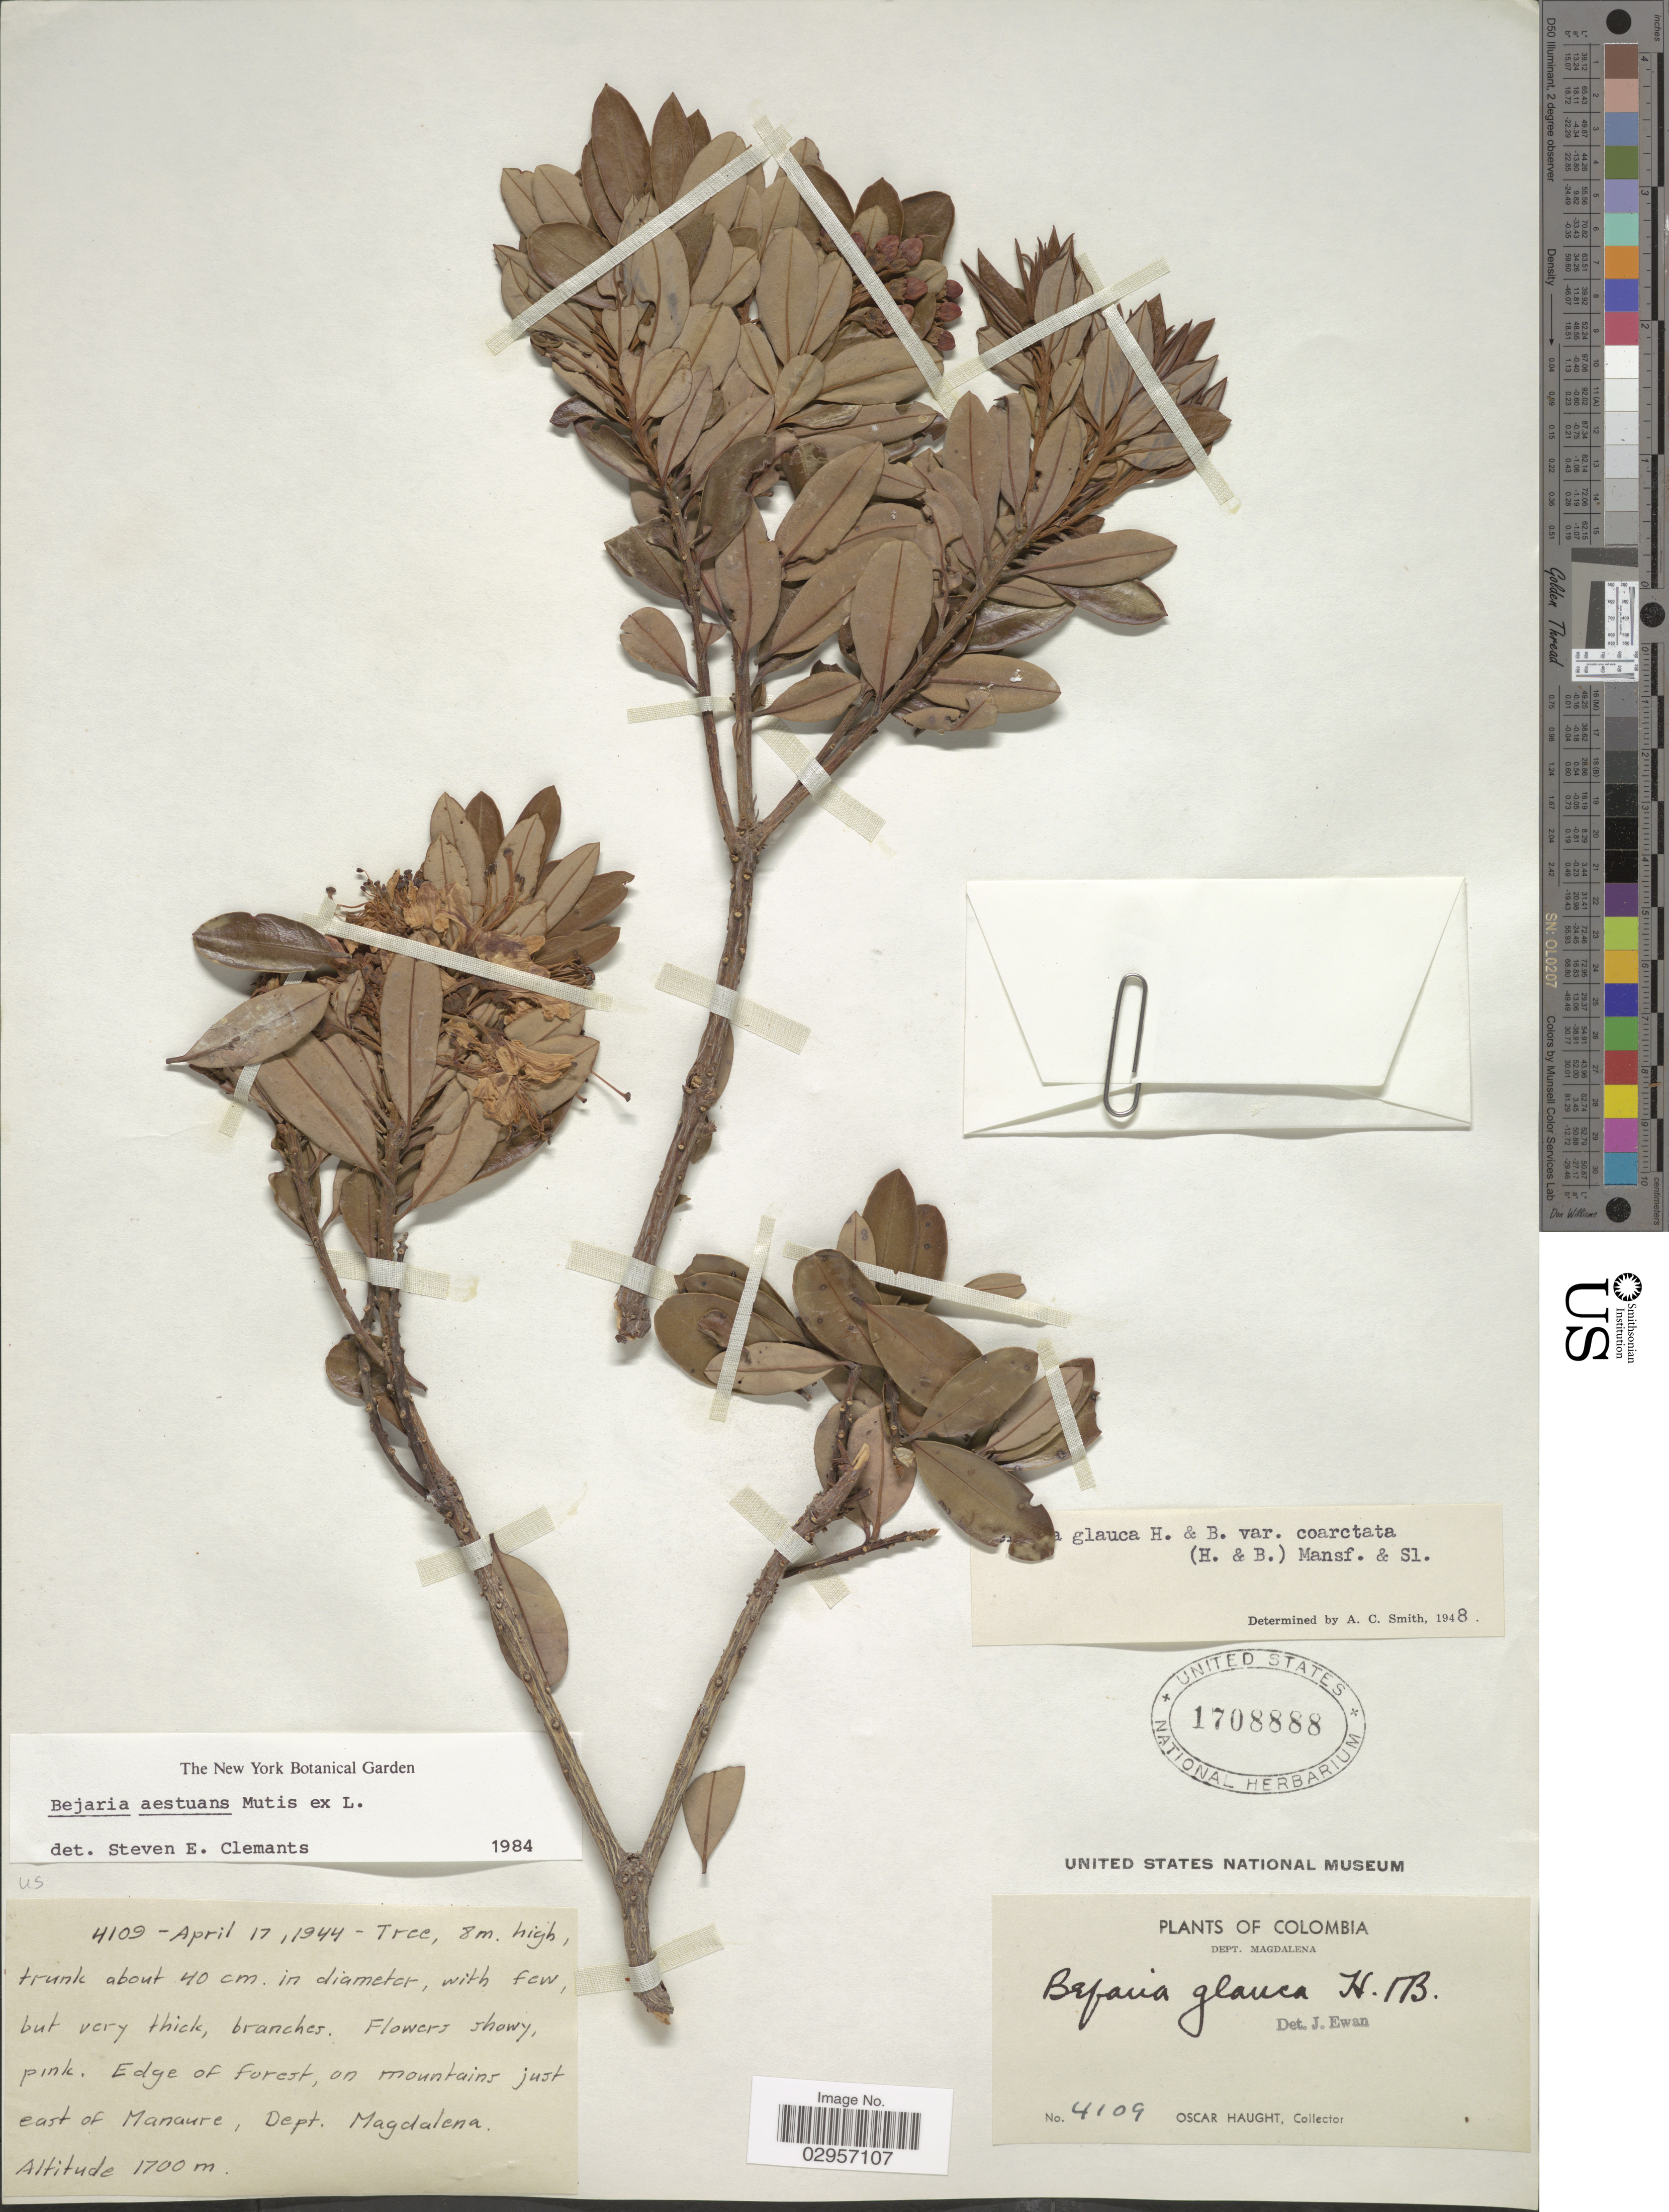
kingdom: Plantae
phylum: Tracheophyta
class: Magnoliopsida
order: Ericales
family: Ericaceae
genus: Befaria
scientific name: Befaria aestuans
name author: Mutis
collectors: O. L. Haught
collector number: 4109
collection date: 1944-04-17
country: Colombia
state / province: Magdalena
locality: Edge of forest, on mountains just east of Manaure, Dept. Magdalena.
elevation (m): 1700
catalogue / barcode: US 1708888